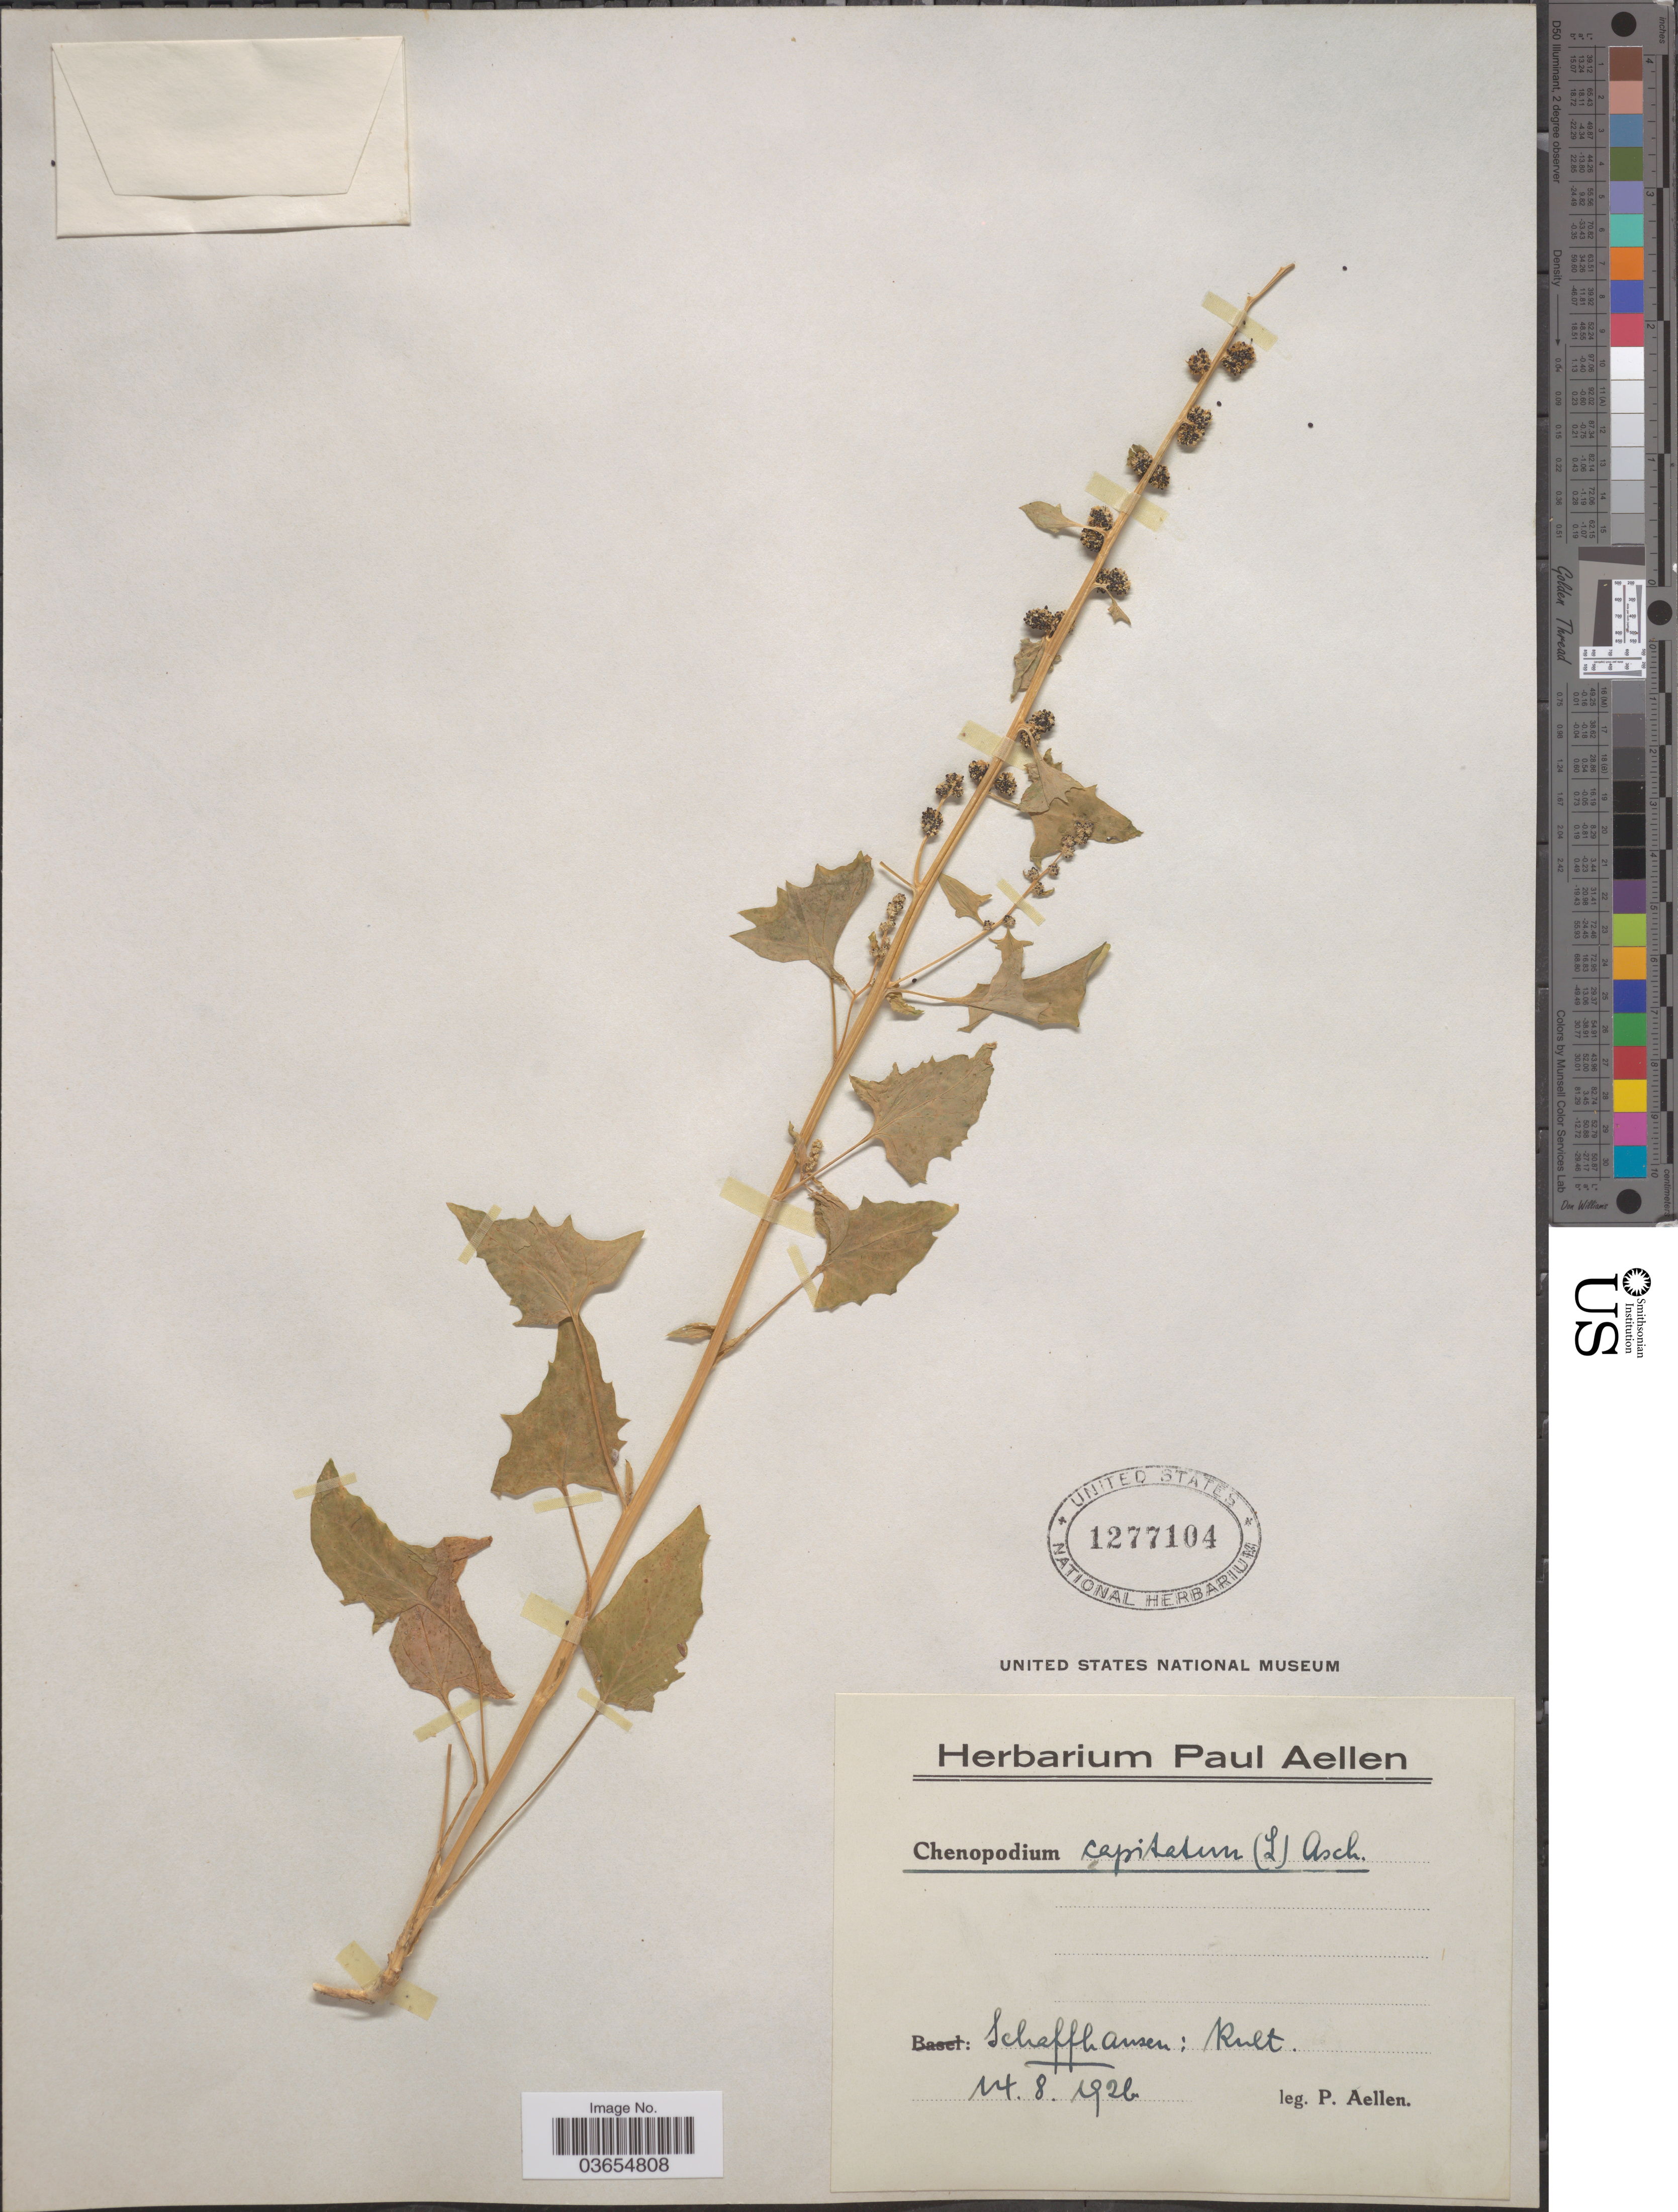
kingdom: Plantae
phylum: Tracheophyta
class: Magnoliopsida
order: Caryophyllales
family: Amaranthaceae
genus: Chenopodium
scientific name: Chenopodium capitatum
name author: (L.) Ambrosi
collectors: P. Aellen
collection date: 1926-08-14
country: Switzerland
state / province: Schaffhausen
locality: Kult.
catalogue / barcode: US 1277104